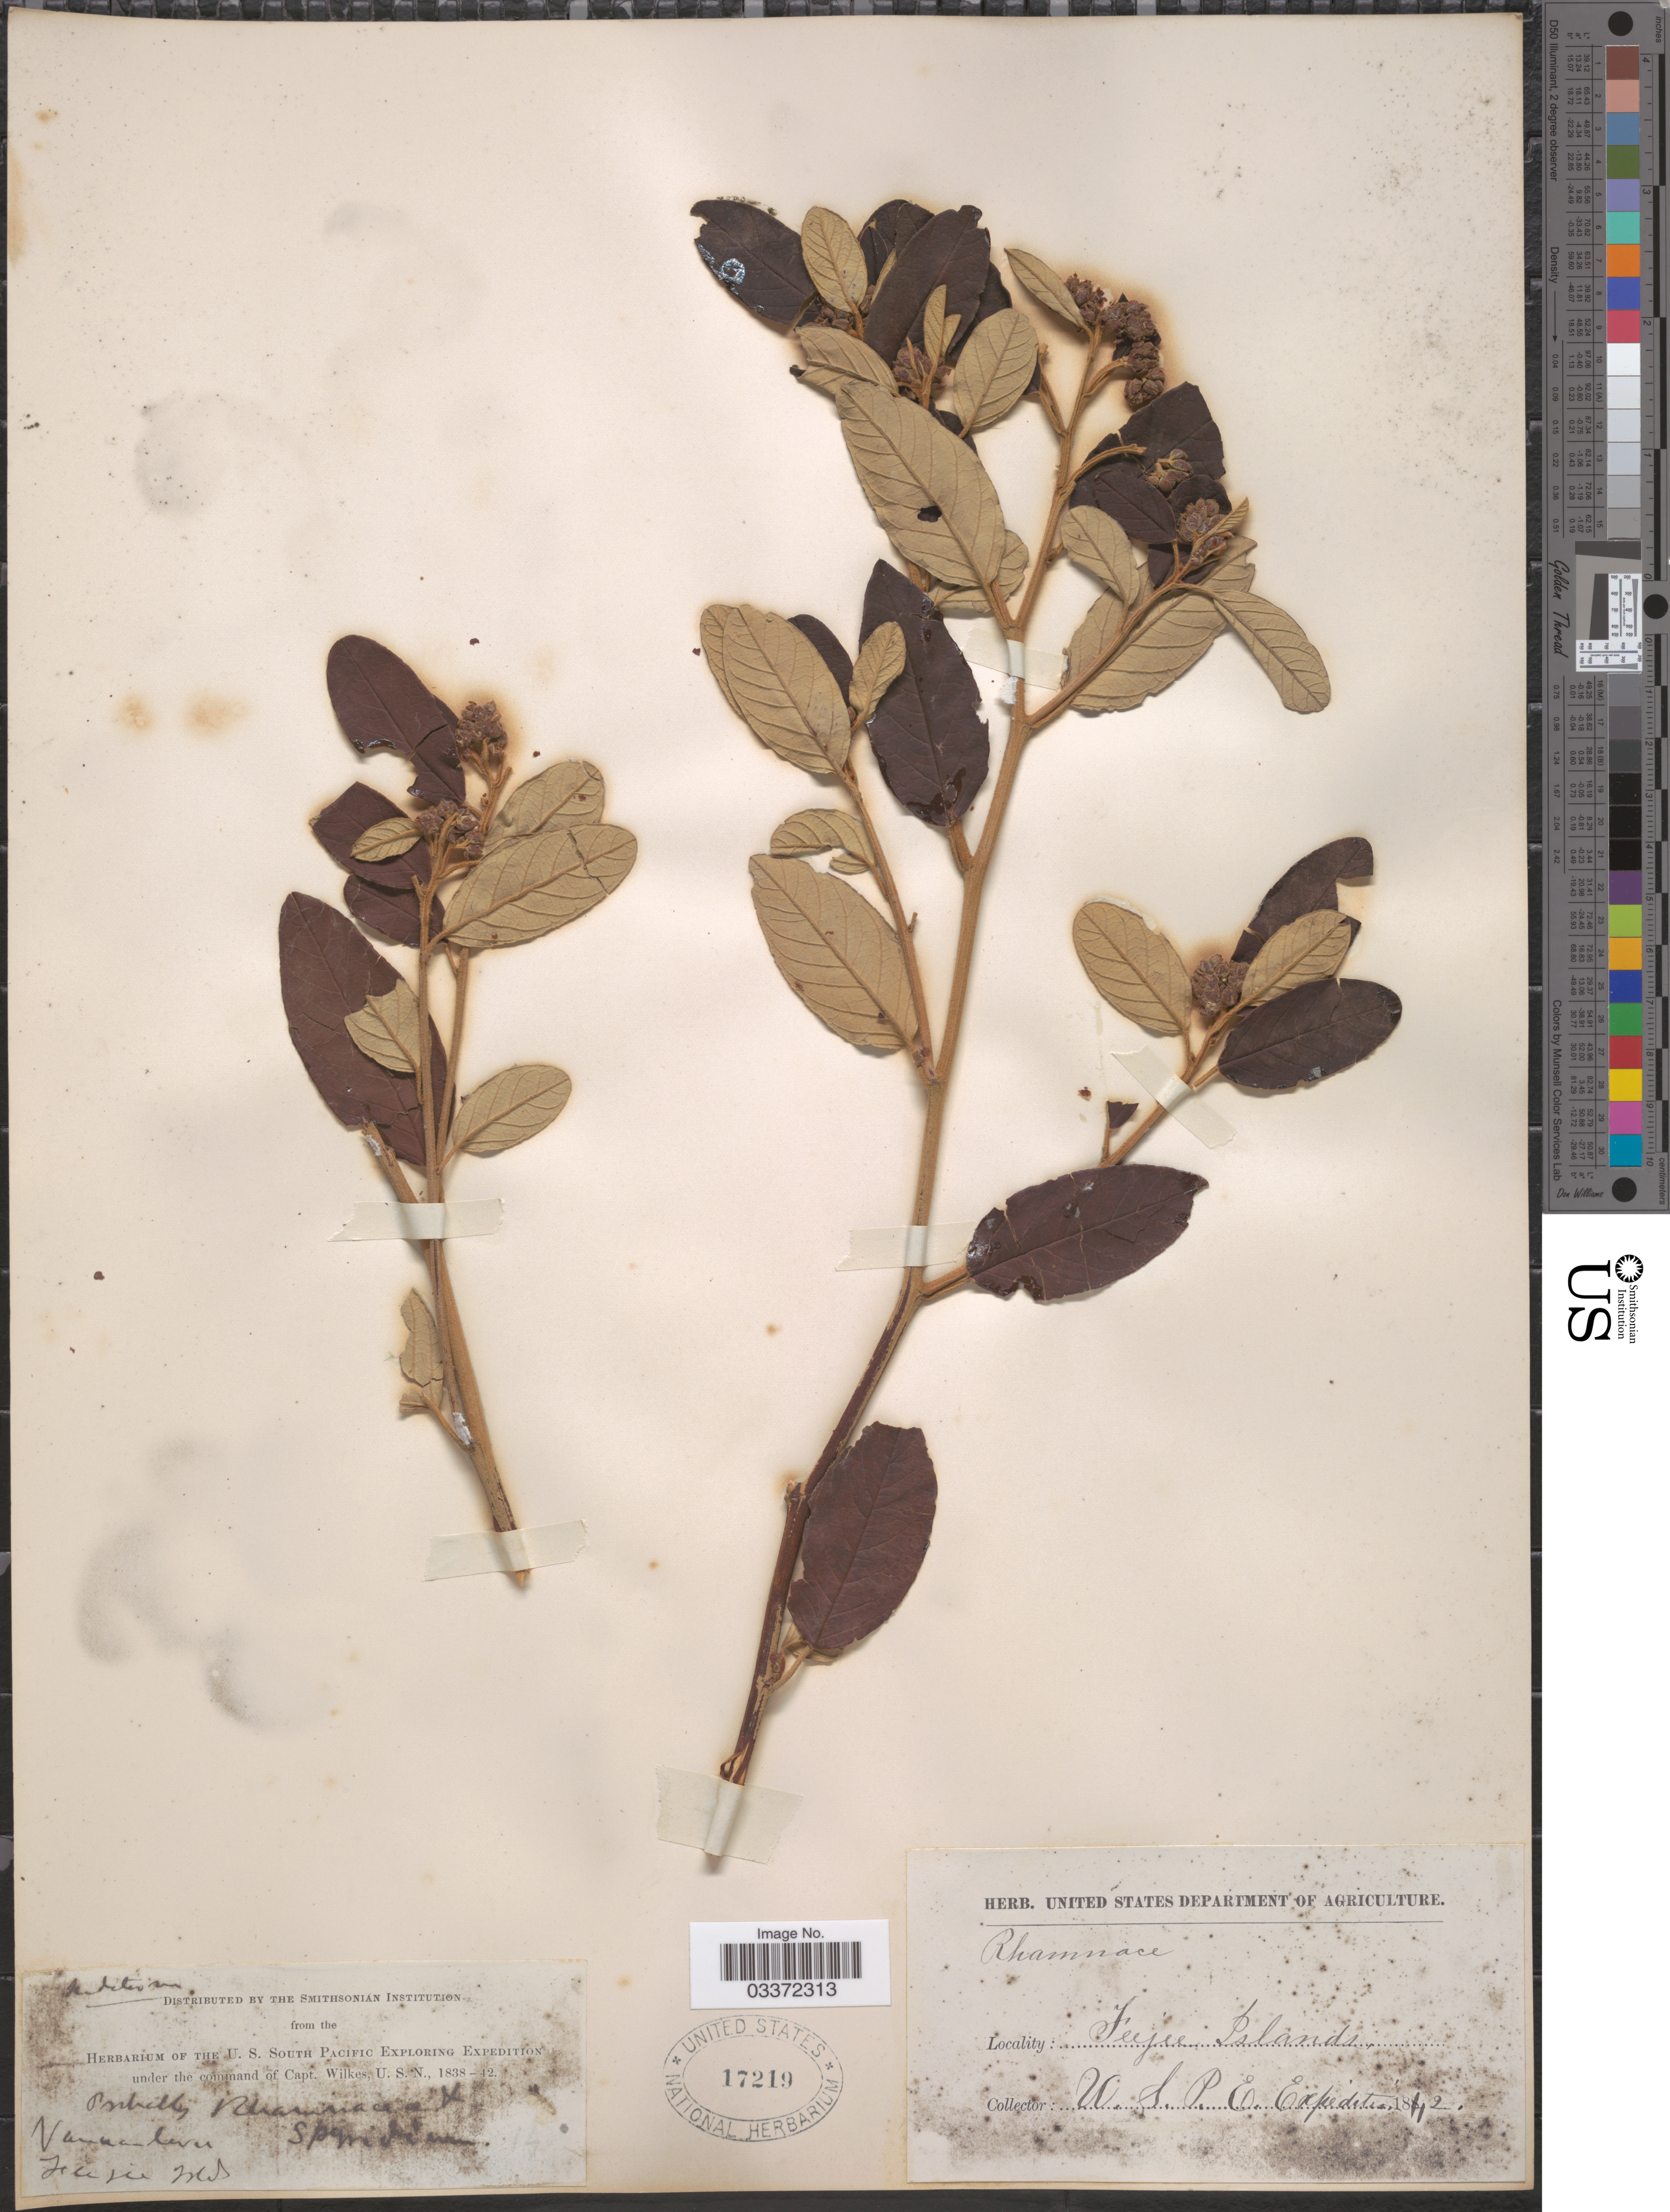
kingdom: Plantae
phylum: Tracheophyta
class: Magnoliopsida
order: Rosales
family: Rhamnaceae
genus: Spyridium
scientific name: Spyridium sp.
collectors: U. S. North Pacific Explor. Exped.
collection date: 1842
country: Fiji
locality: Feejee Islands, [illegible text].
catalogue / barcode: US 17219